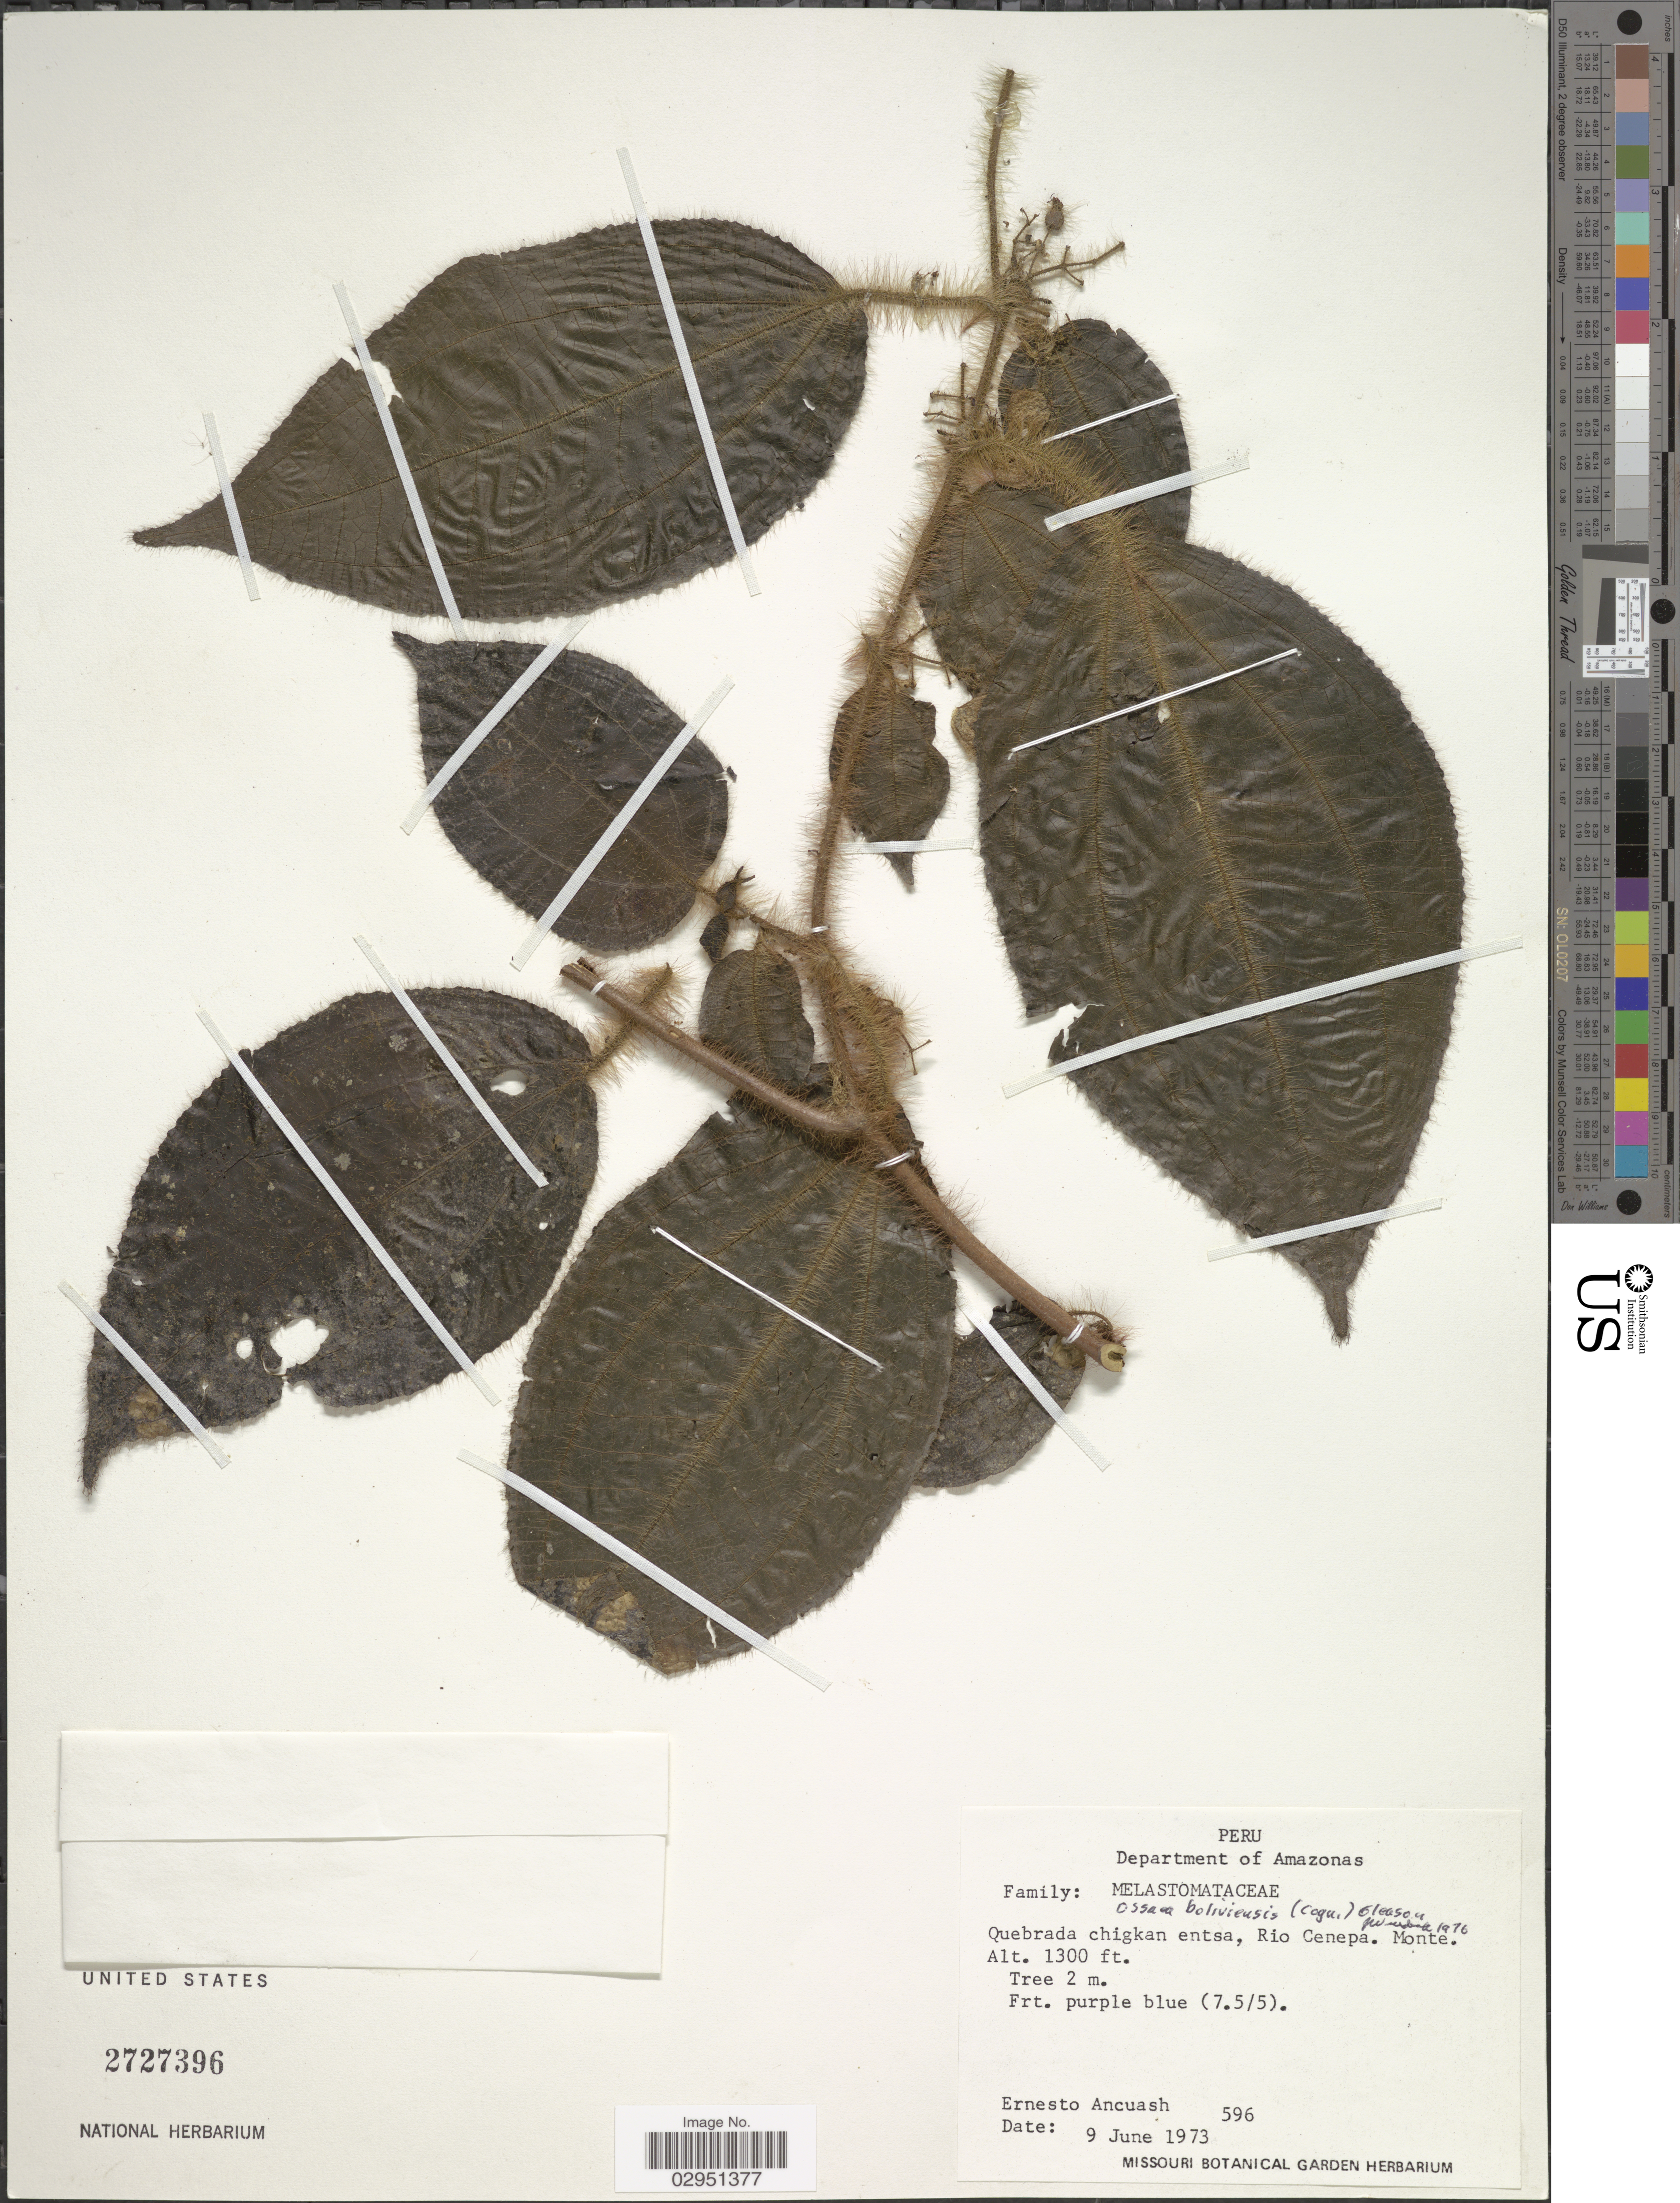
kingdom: Plantae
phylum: Tracheophyta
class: Magnoliopsida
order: Myrtales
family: Melastomataceae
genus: Ossaea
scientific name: Ossaea boliviensis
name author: (Cogn.) Gleason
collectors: E. Ancuash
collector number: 596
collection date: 1973-06-09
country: Peru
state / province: Amazonas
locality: Departament of Amazonas, Quebrada chigkan entsa, Rio Cenepa, Monte.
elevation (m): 396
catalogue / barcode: US 2727396